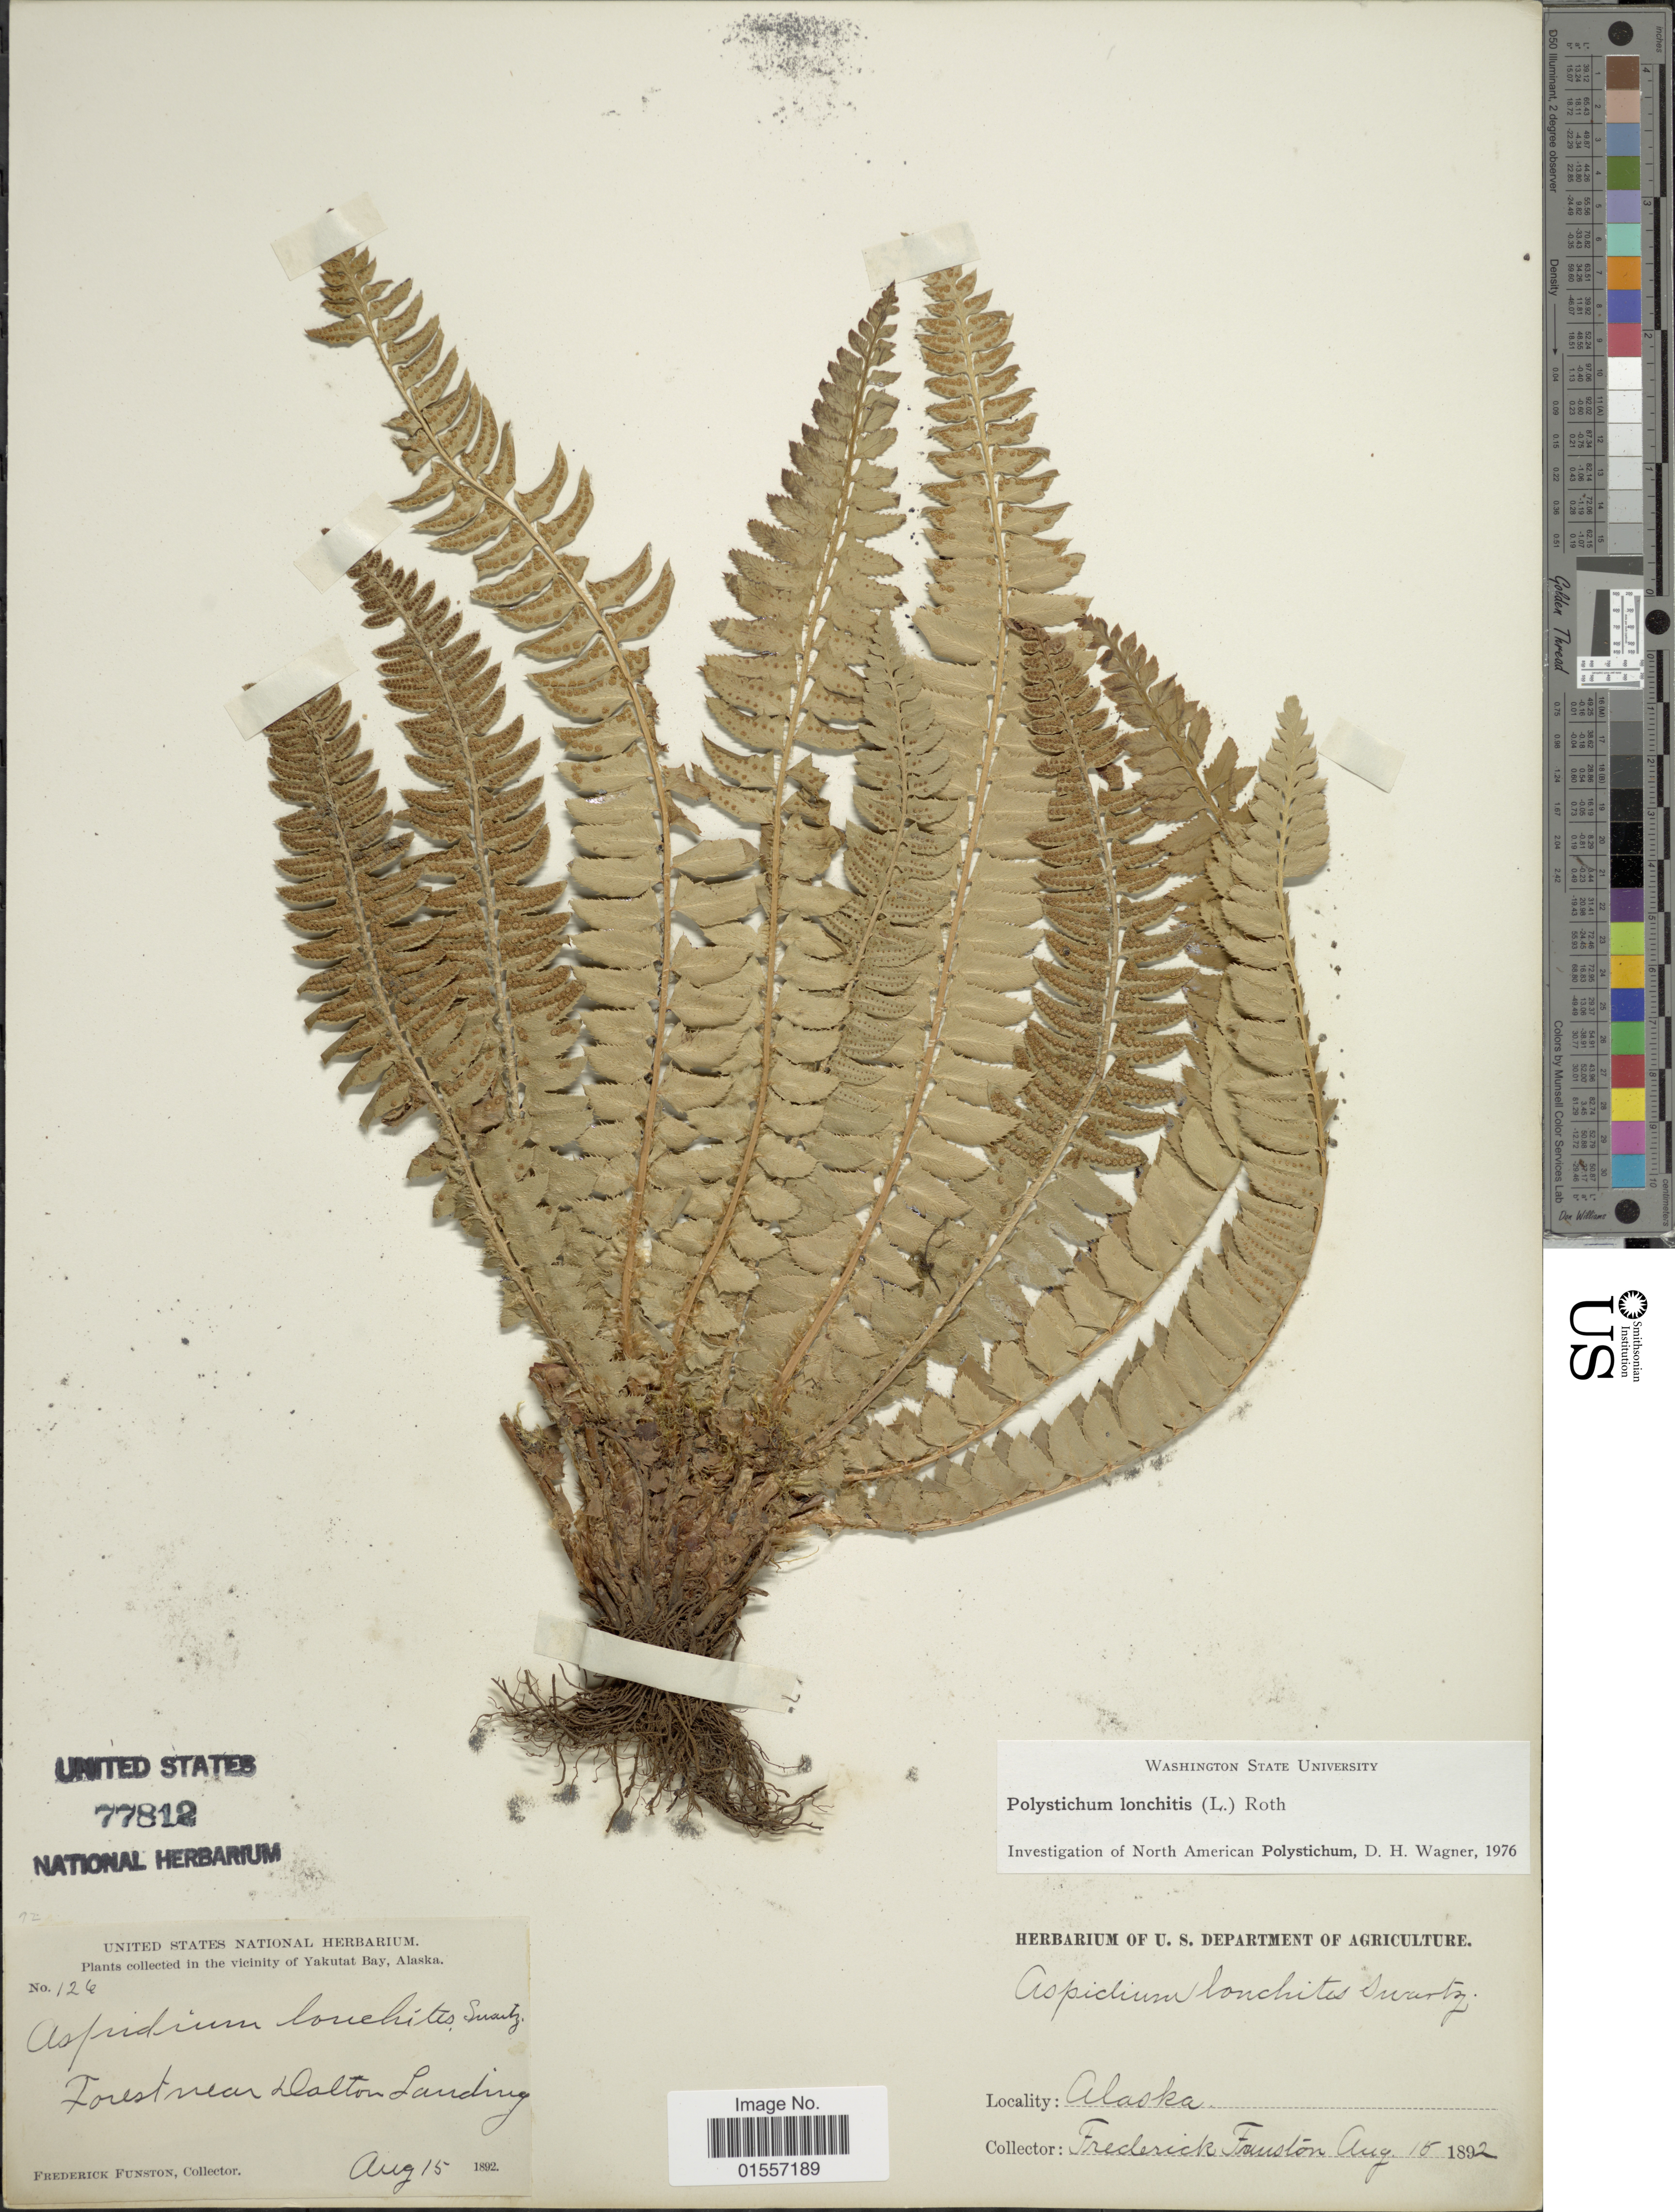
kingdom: Plantae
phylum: Tracheophyta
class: Polypodiopsida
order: Polypodiales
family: Dryopteridaceae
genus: Polystichum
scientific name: Polystichum lonchitis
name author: (Roth) L.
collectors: F. Funston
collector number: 126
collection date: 1892-08-15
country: United States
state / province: Alaska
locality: In the vicinity of Yajutat Bay, Forest near Dalton Landing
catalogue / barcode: US 77812